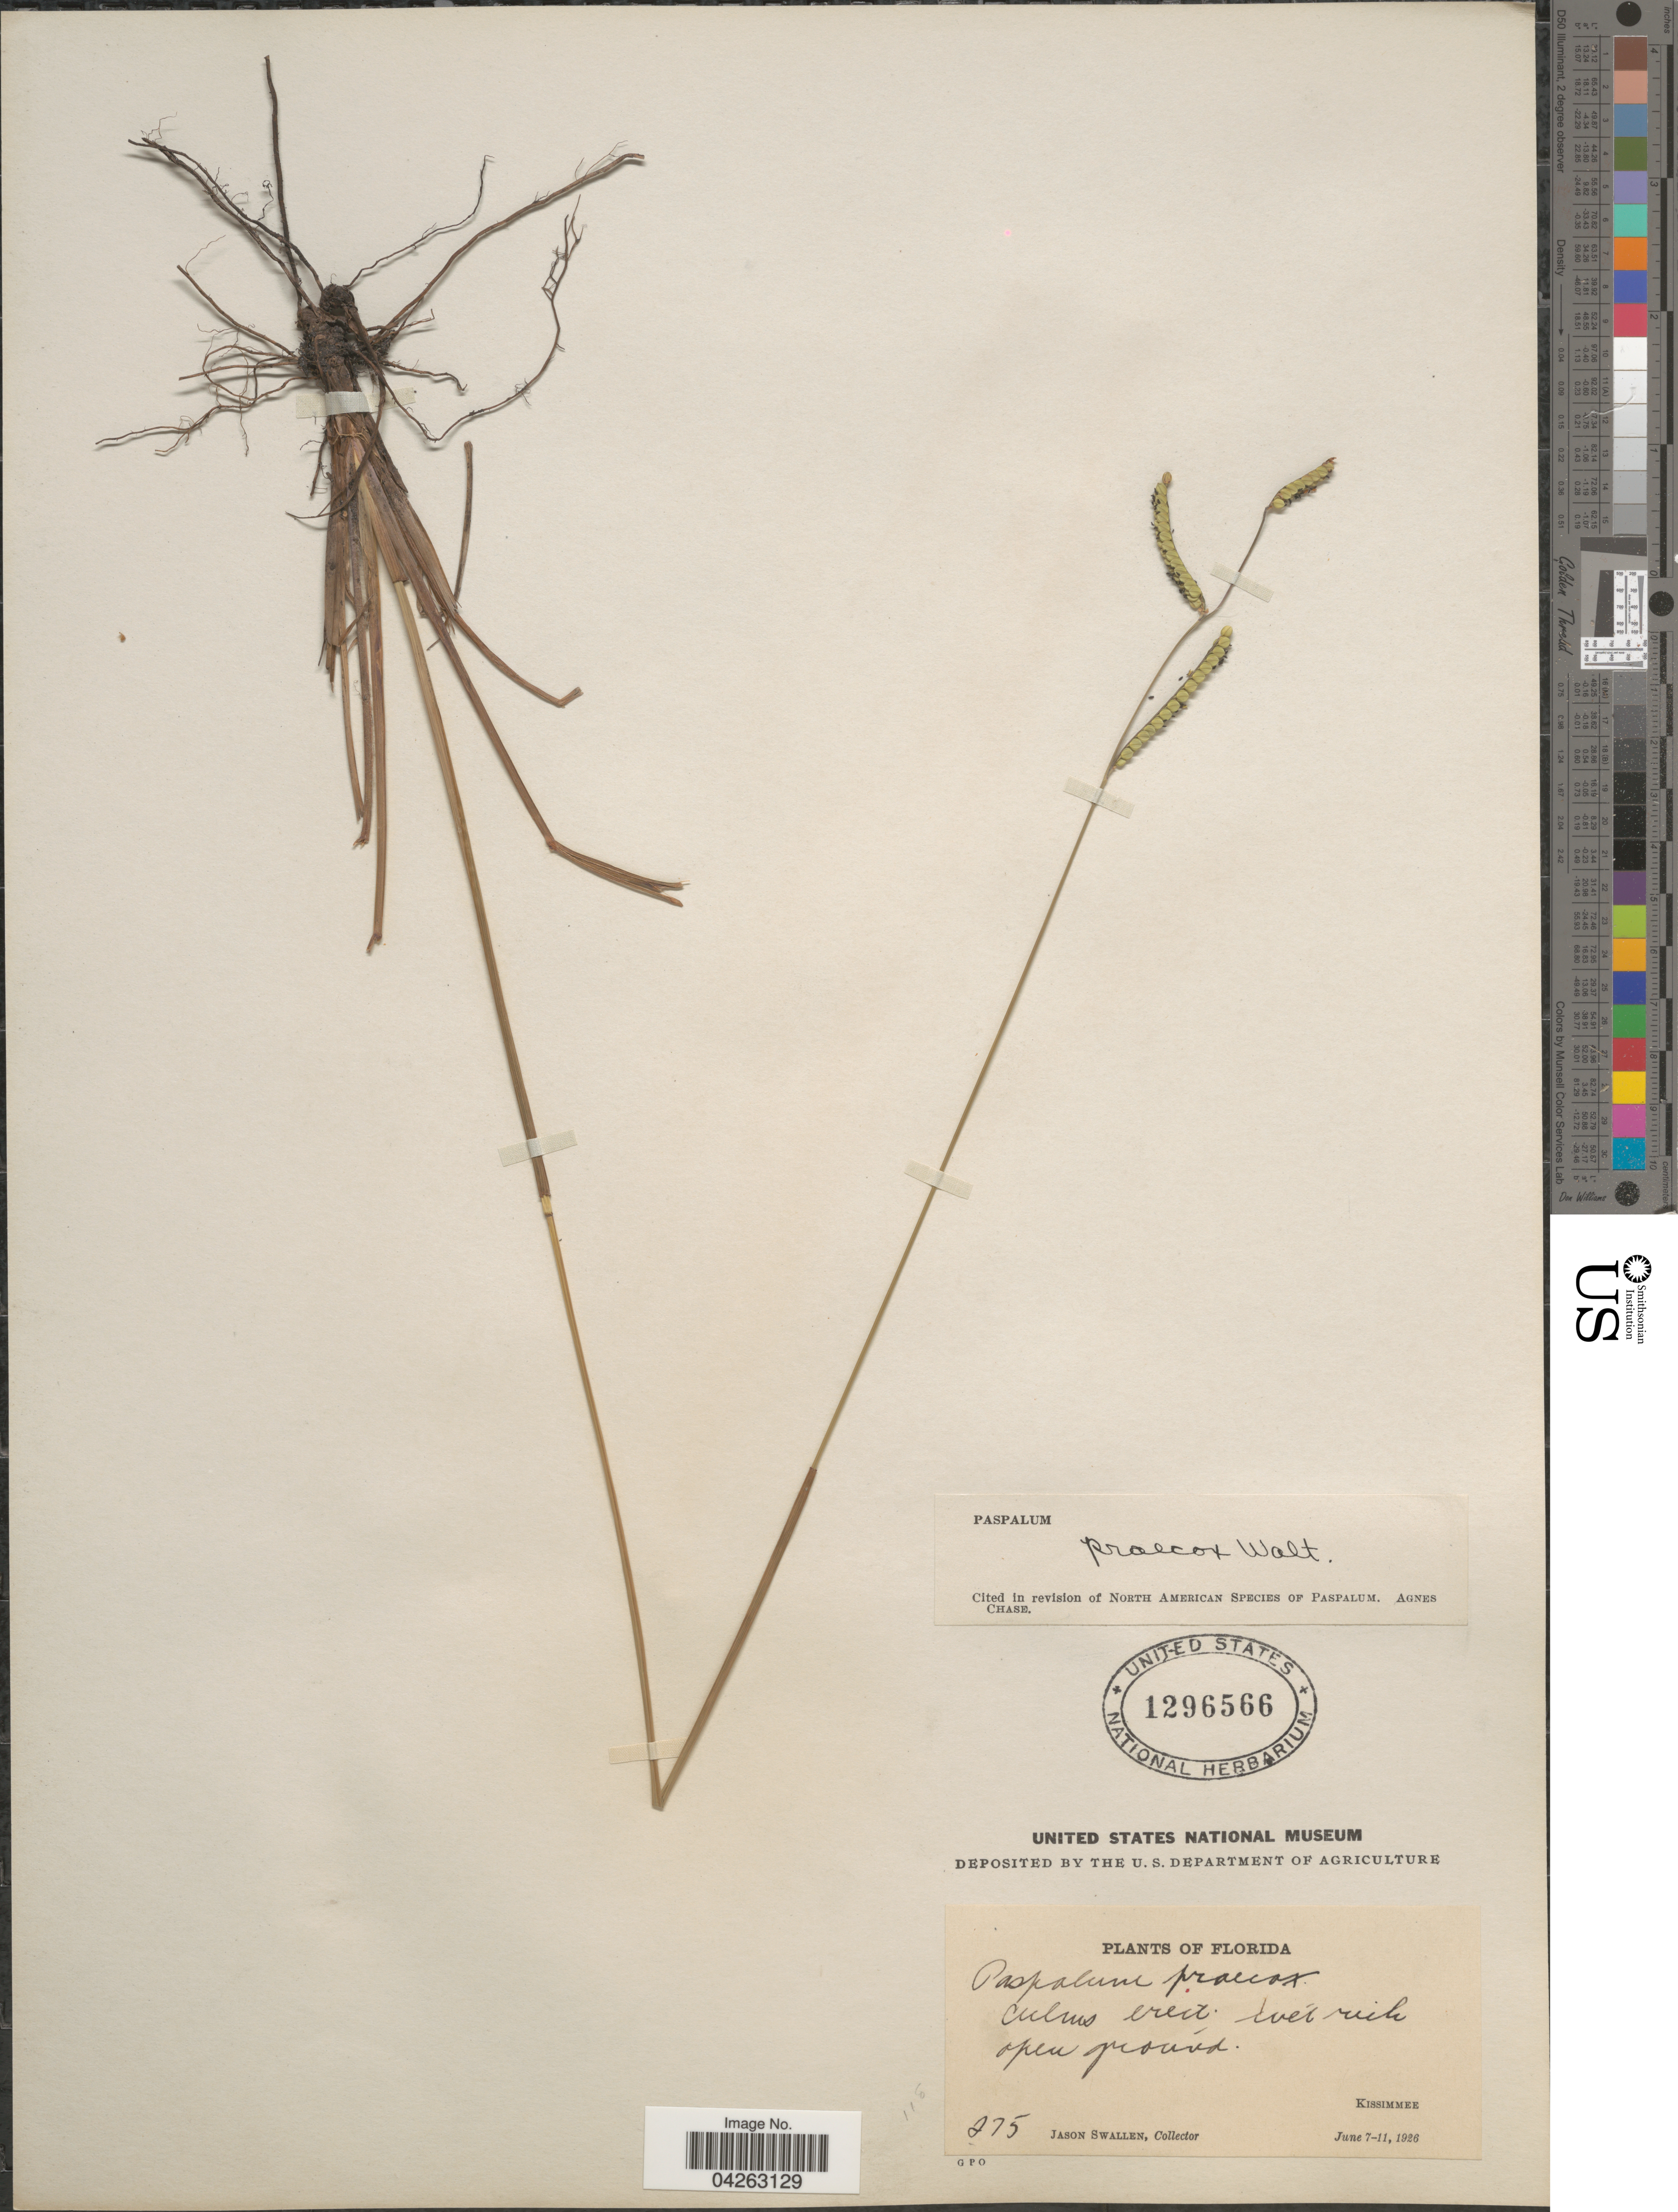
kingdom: Plantae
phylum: Tracheophyta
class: Liliopsida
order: Poales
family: Poaceae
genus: Paspalum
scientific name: Paspalum praecox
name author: Walter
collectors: J. R. Swallen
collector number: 275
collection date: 1926-06-07/1926-06-11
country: United States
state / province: Florida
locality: Kissimmee.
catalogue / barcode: US 1296566